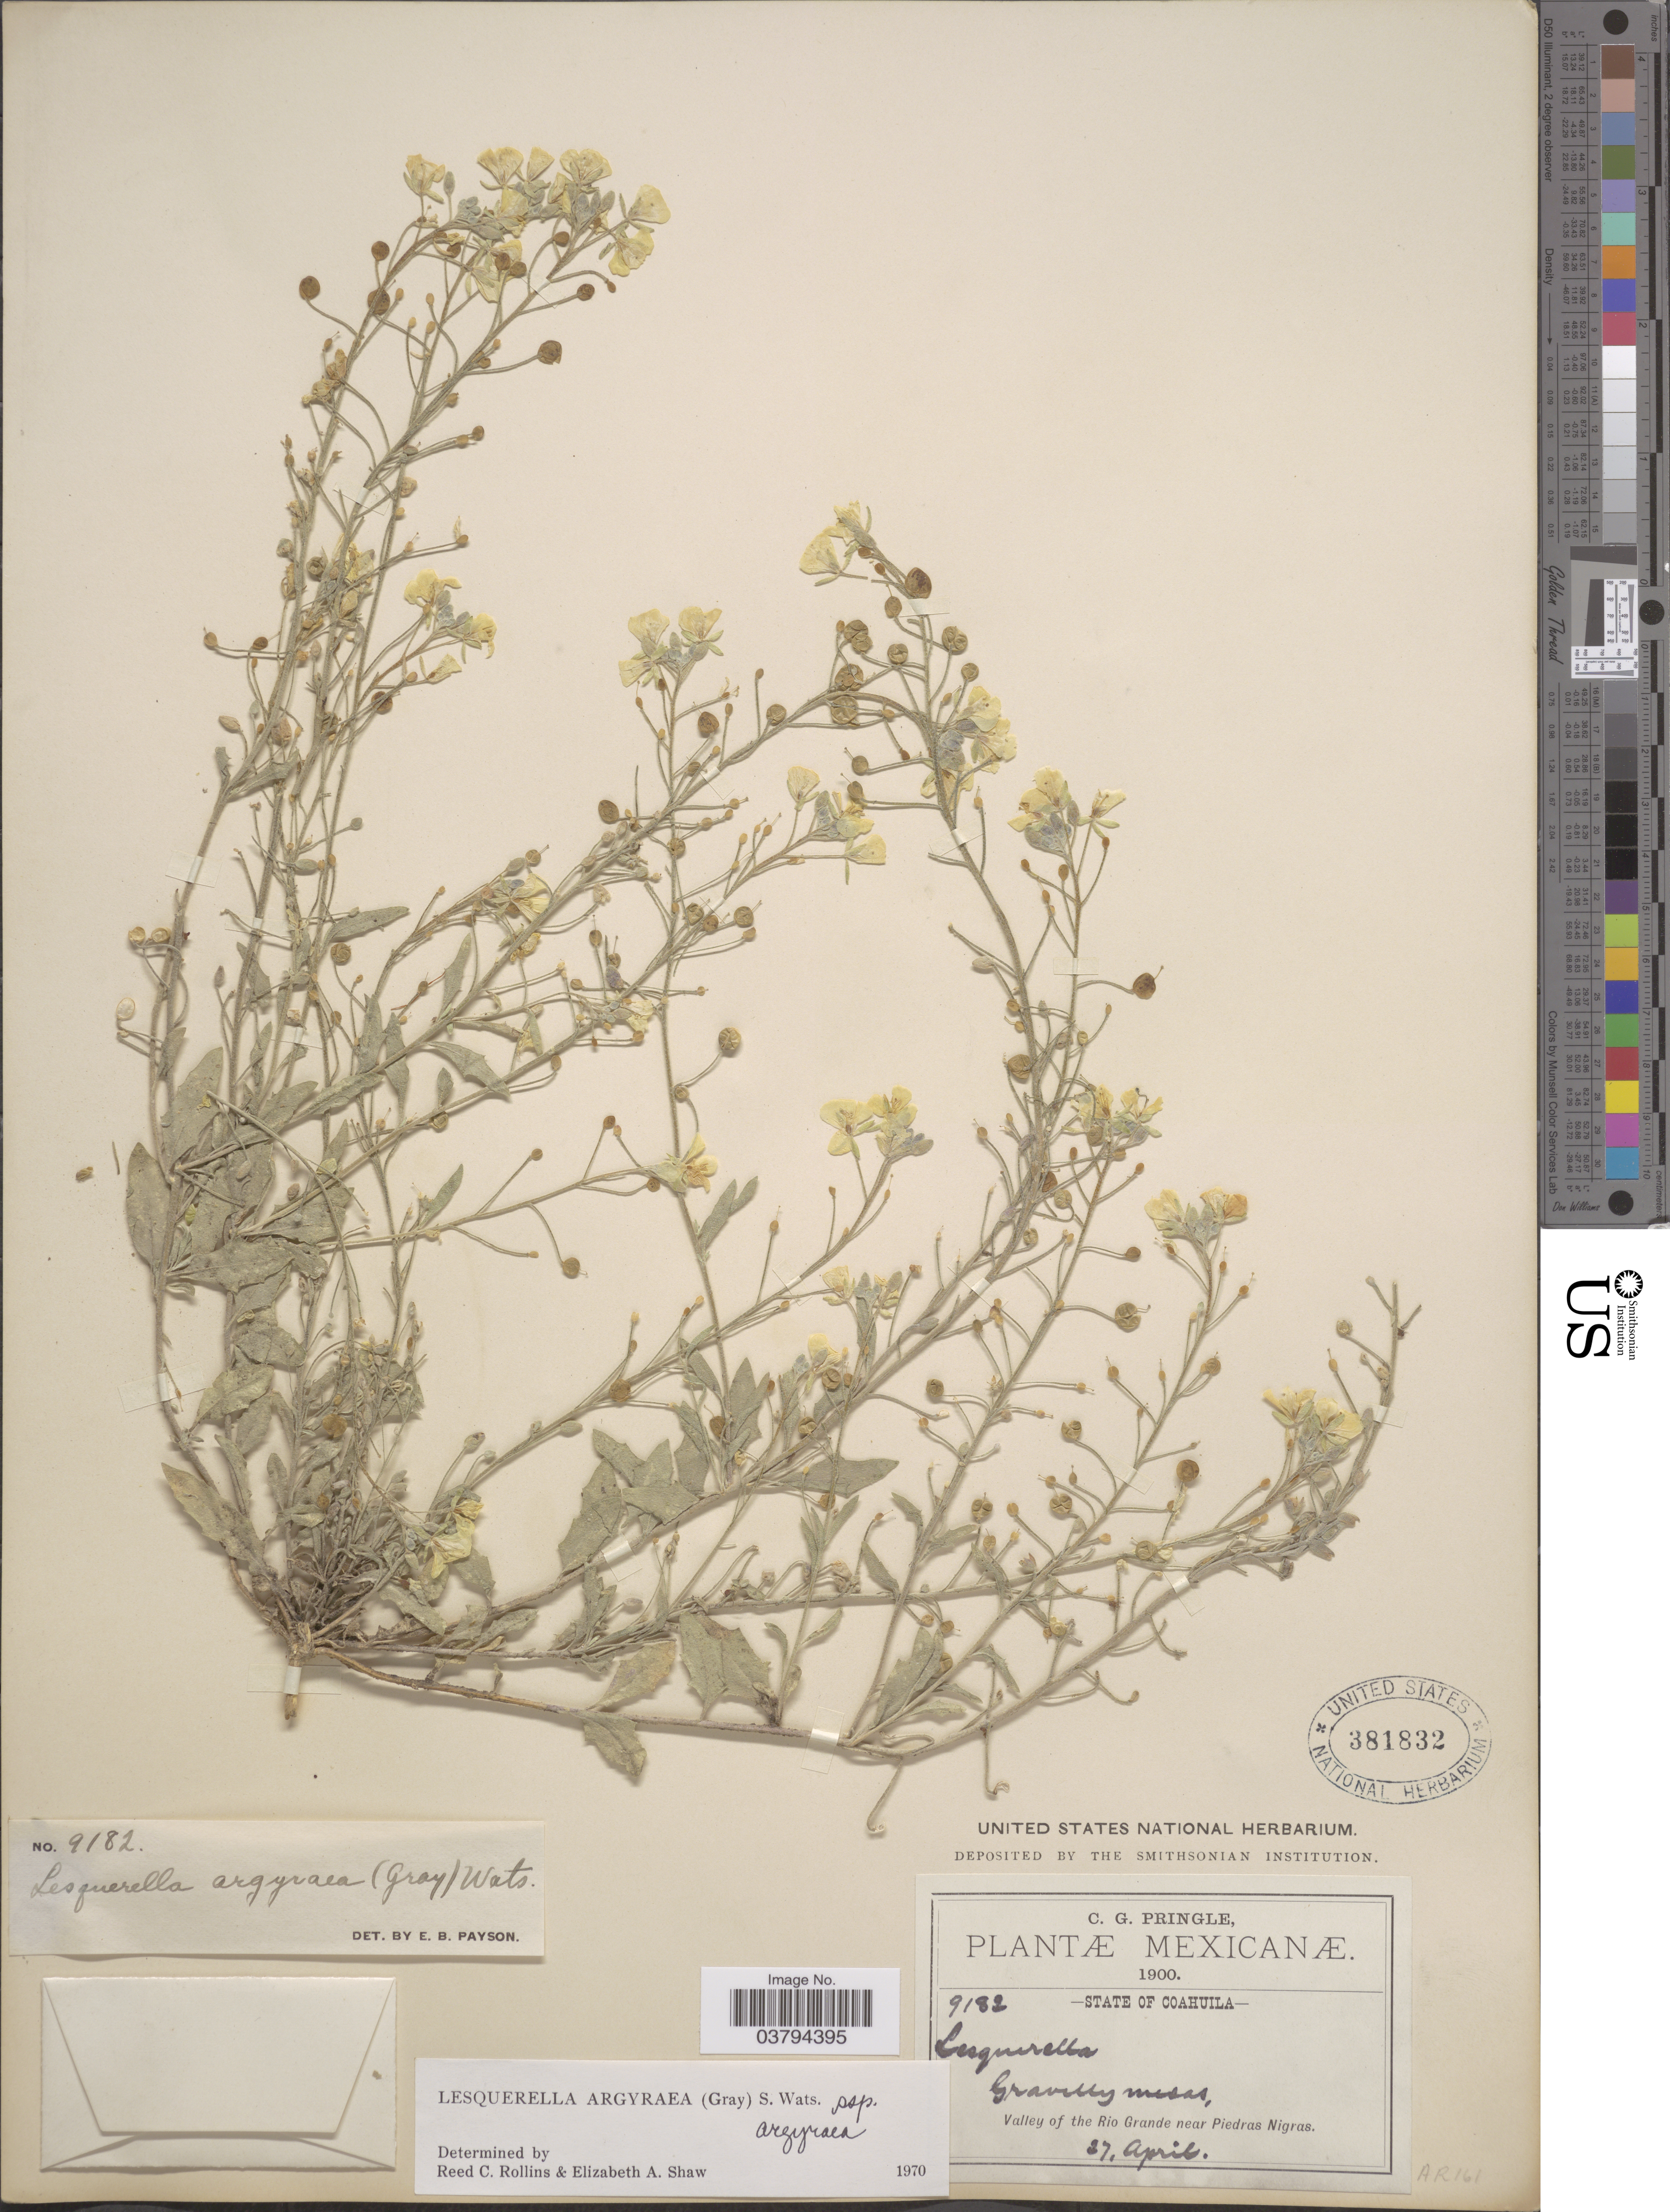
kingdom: Plantae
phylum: Tracheophyta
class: Magnoliopsida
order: Brassicales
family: Brassicaceae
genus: Lesquerella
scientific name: Lesquerella argyraea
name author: (A. Gray) S. Watson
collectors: C. G. Pringle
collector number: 9182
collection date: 1900-04-27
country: Mexico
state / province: Coahuila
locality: State of Coahuila. Gravelly Mesas, Valley of the Rio Grande near Piedras Nigras.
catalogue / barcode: US 381832